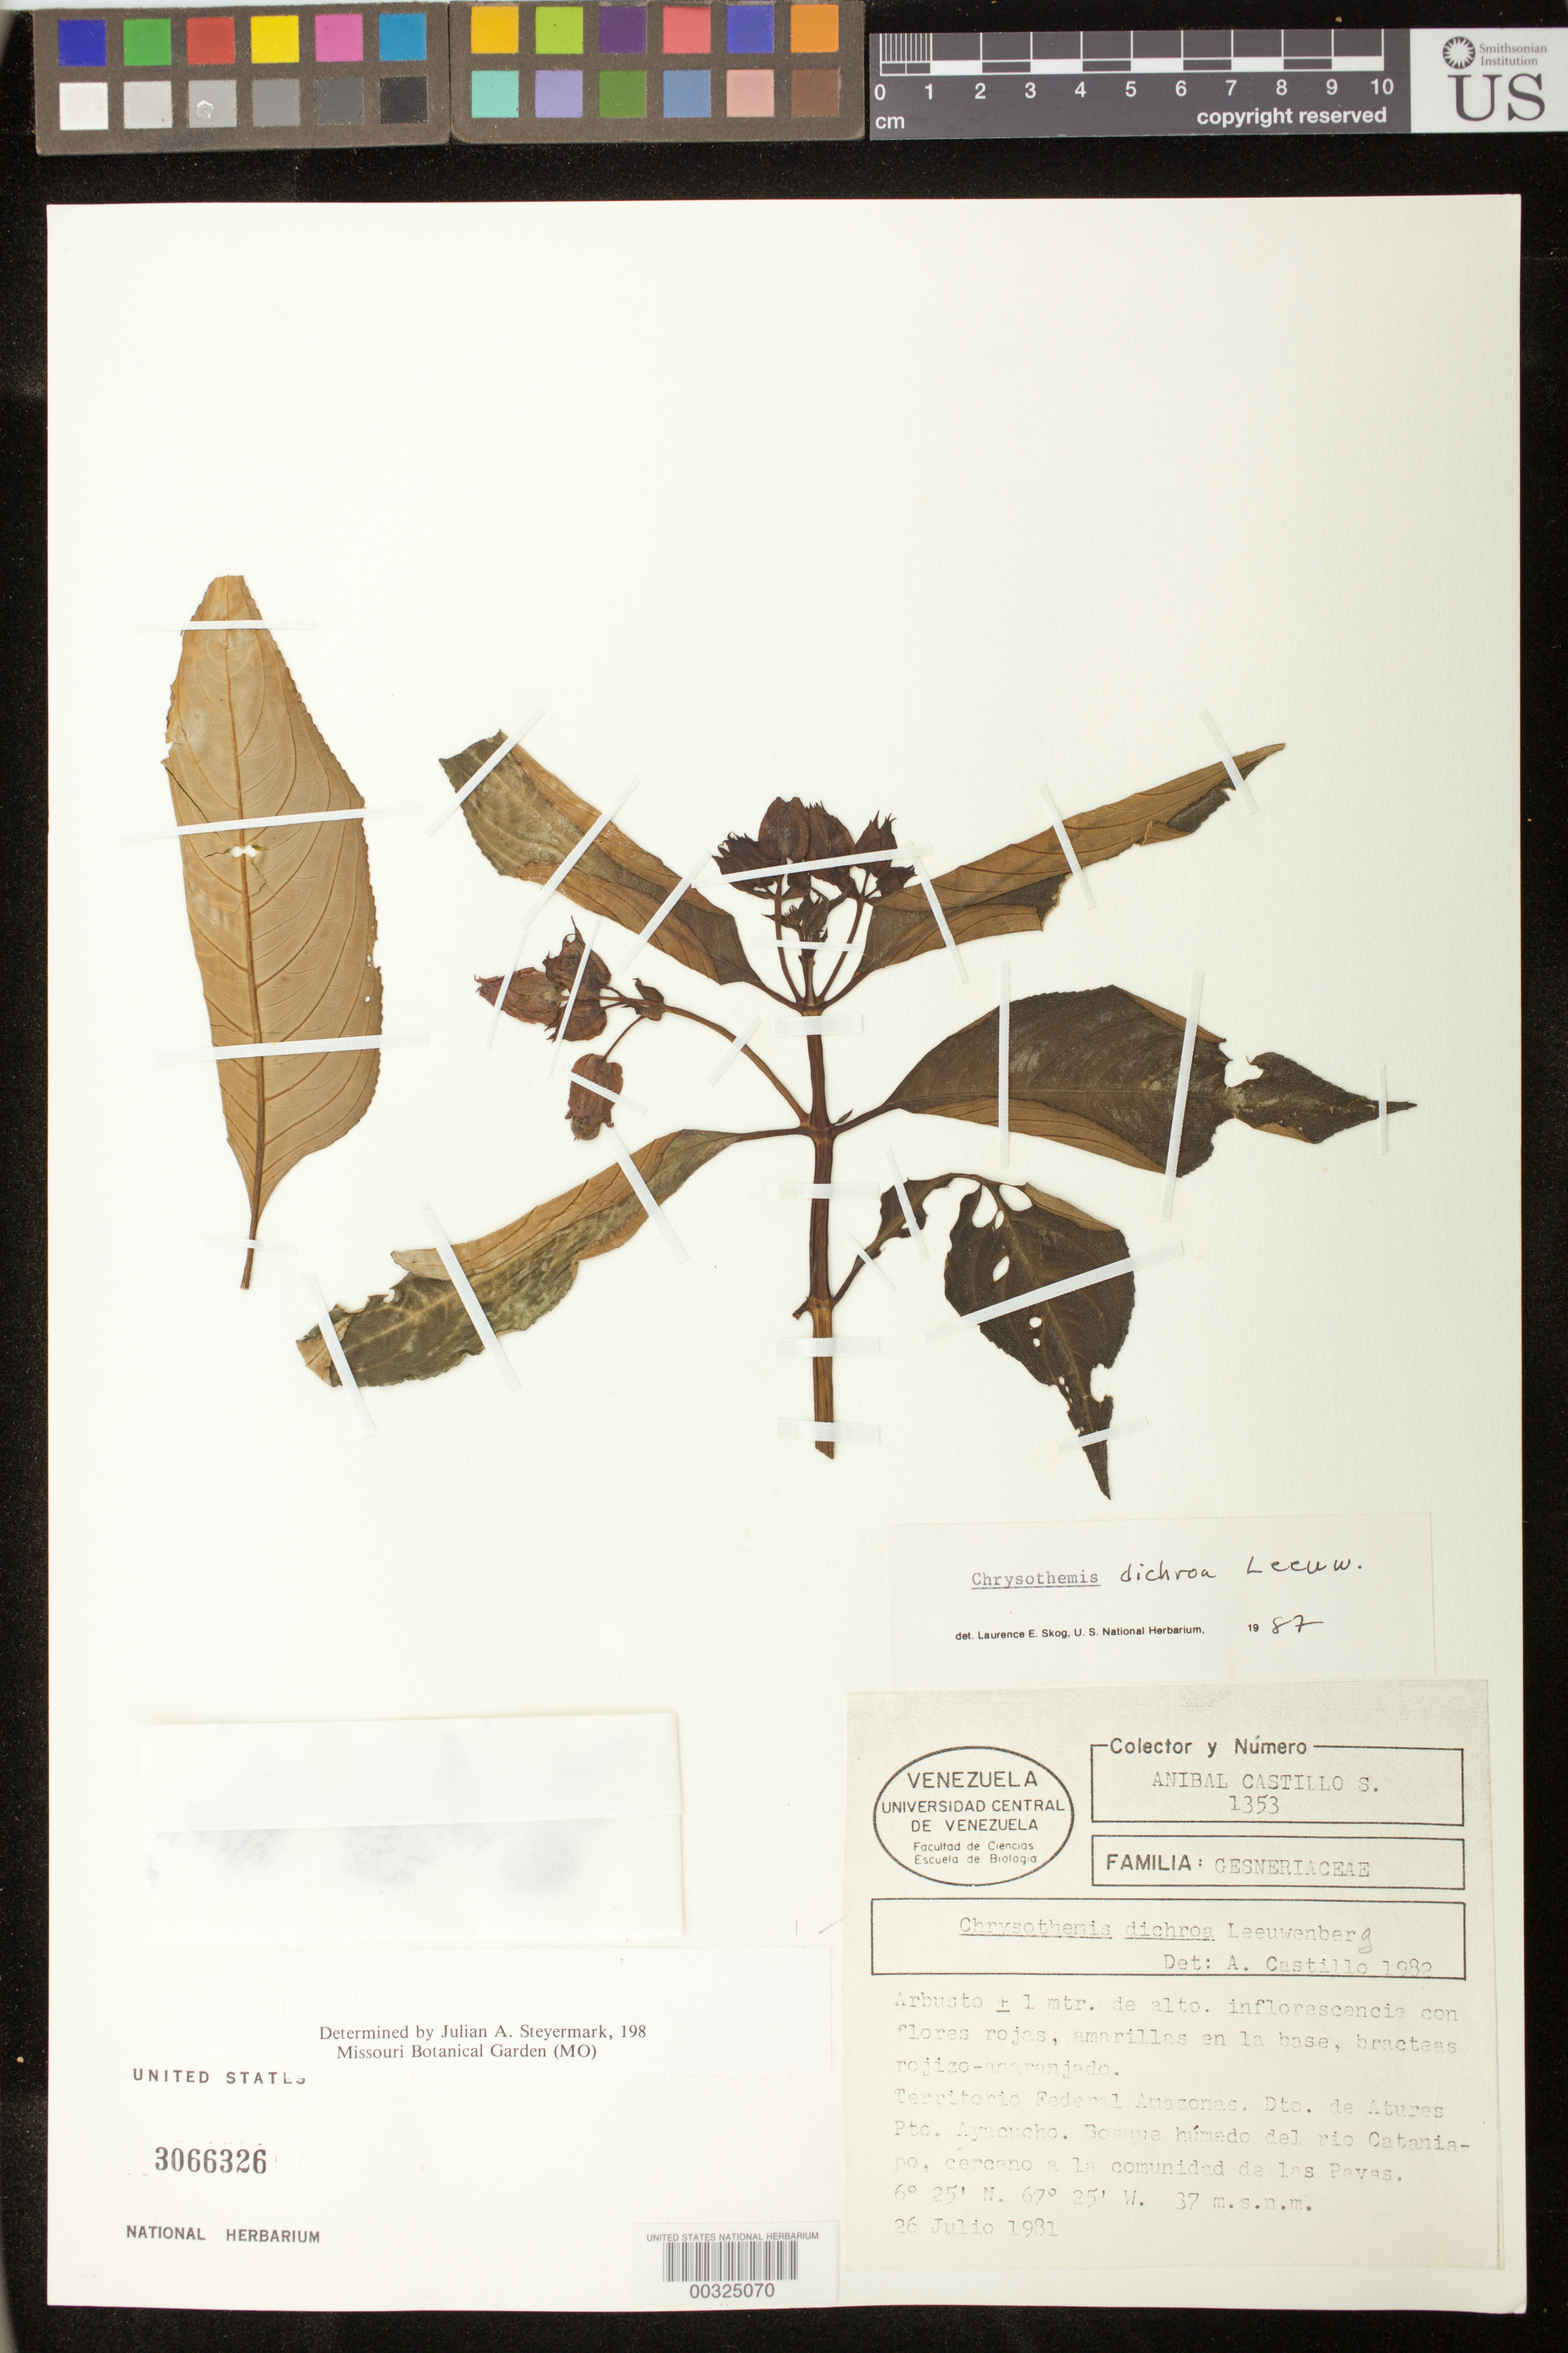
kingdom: Plantae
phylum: Tracheophyta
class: Magnoliopsida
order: Lamiales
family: Gesneriaceae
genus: Chrysothemis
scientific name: Chrysothemis dichroa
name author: Leeuwenb.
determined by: Skog, Laurence E.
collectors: A. Castillo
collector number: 1353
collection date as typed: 26 Jul 1981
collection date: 1981-07-26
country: Venezuela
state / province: Amazonas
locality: Atures Dept., Pto. Ayacucho, ...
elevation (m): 37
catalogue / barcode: US 3066326